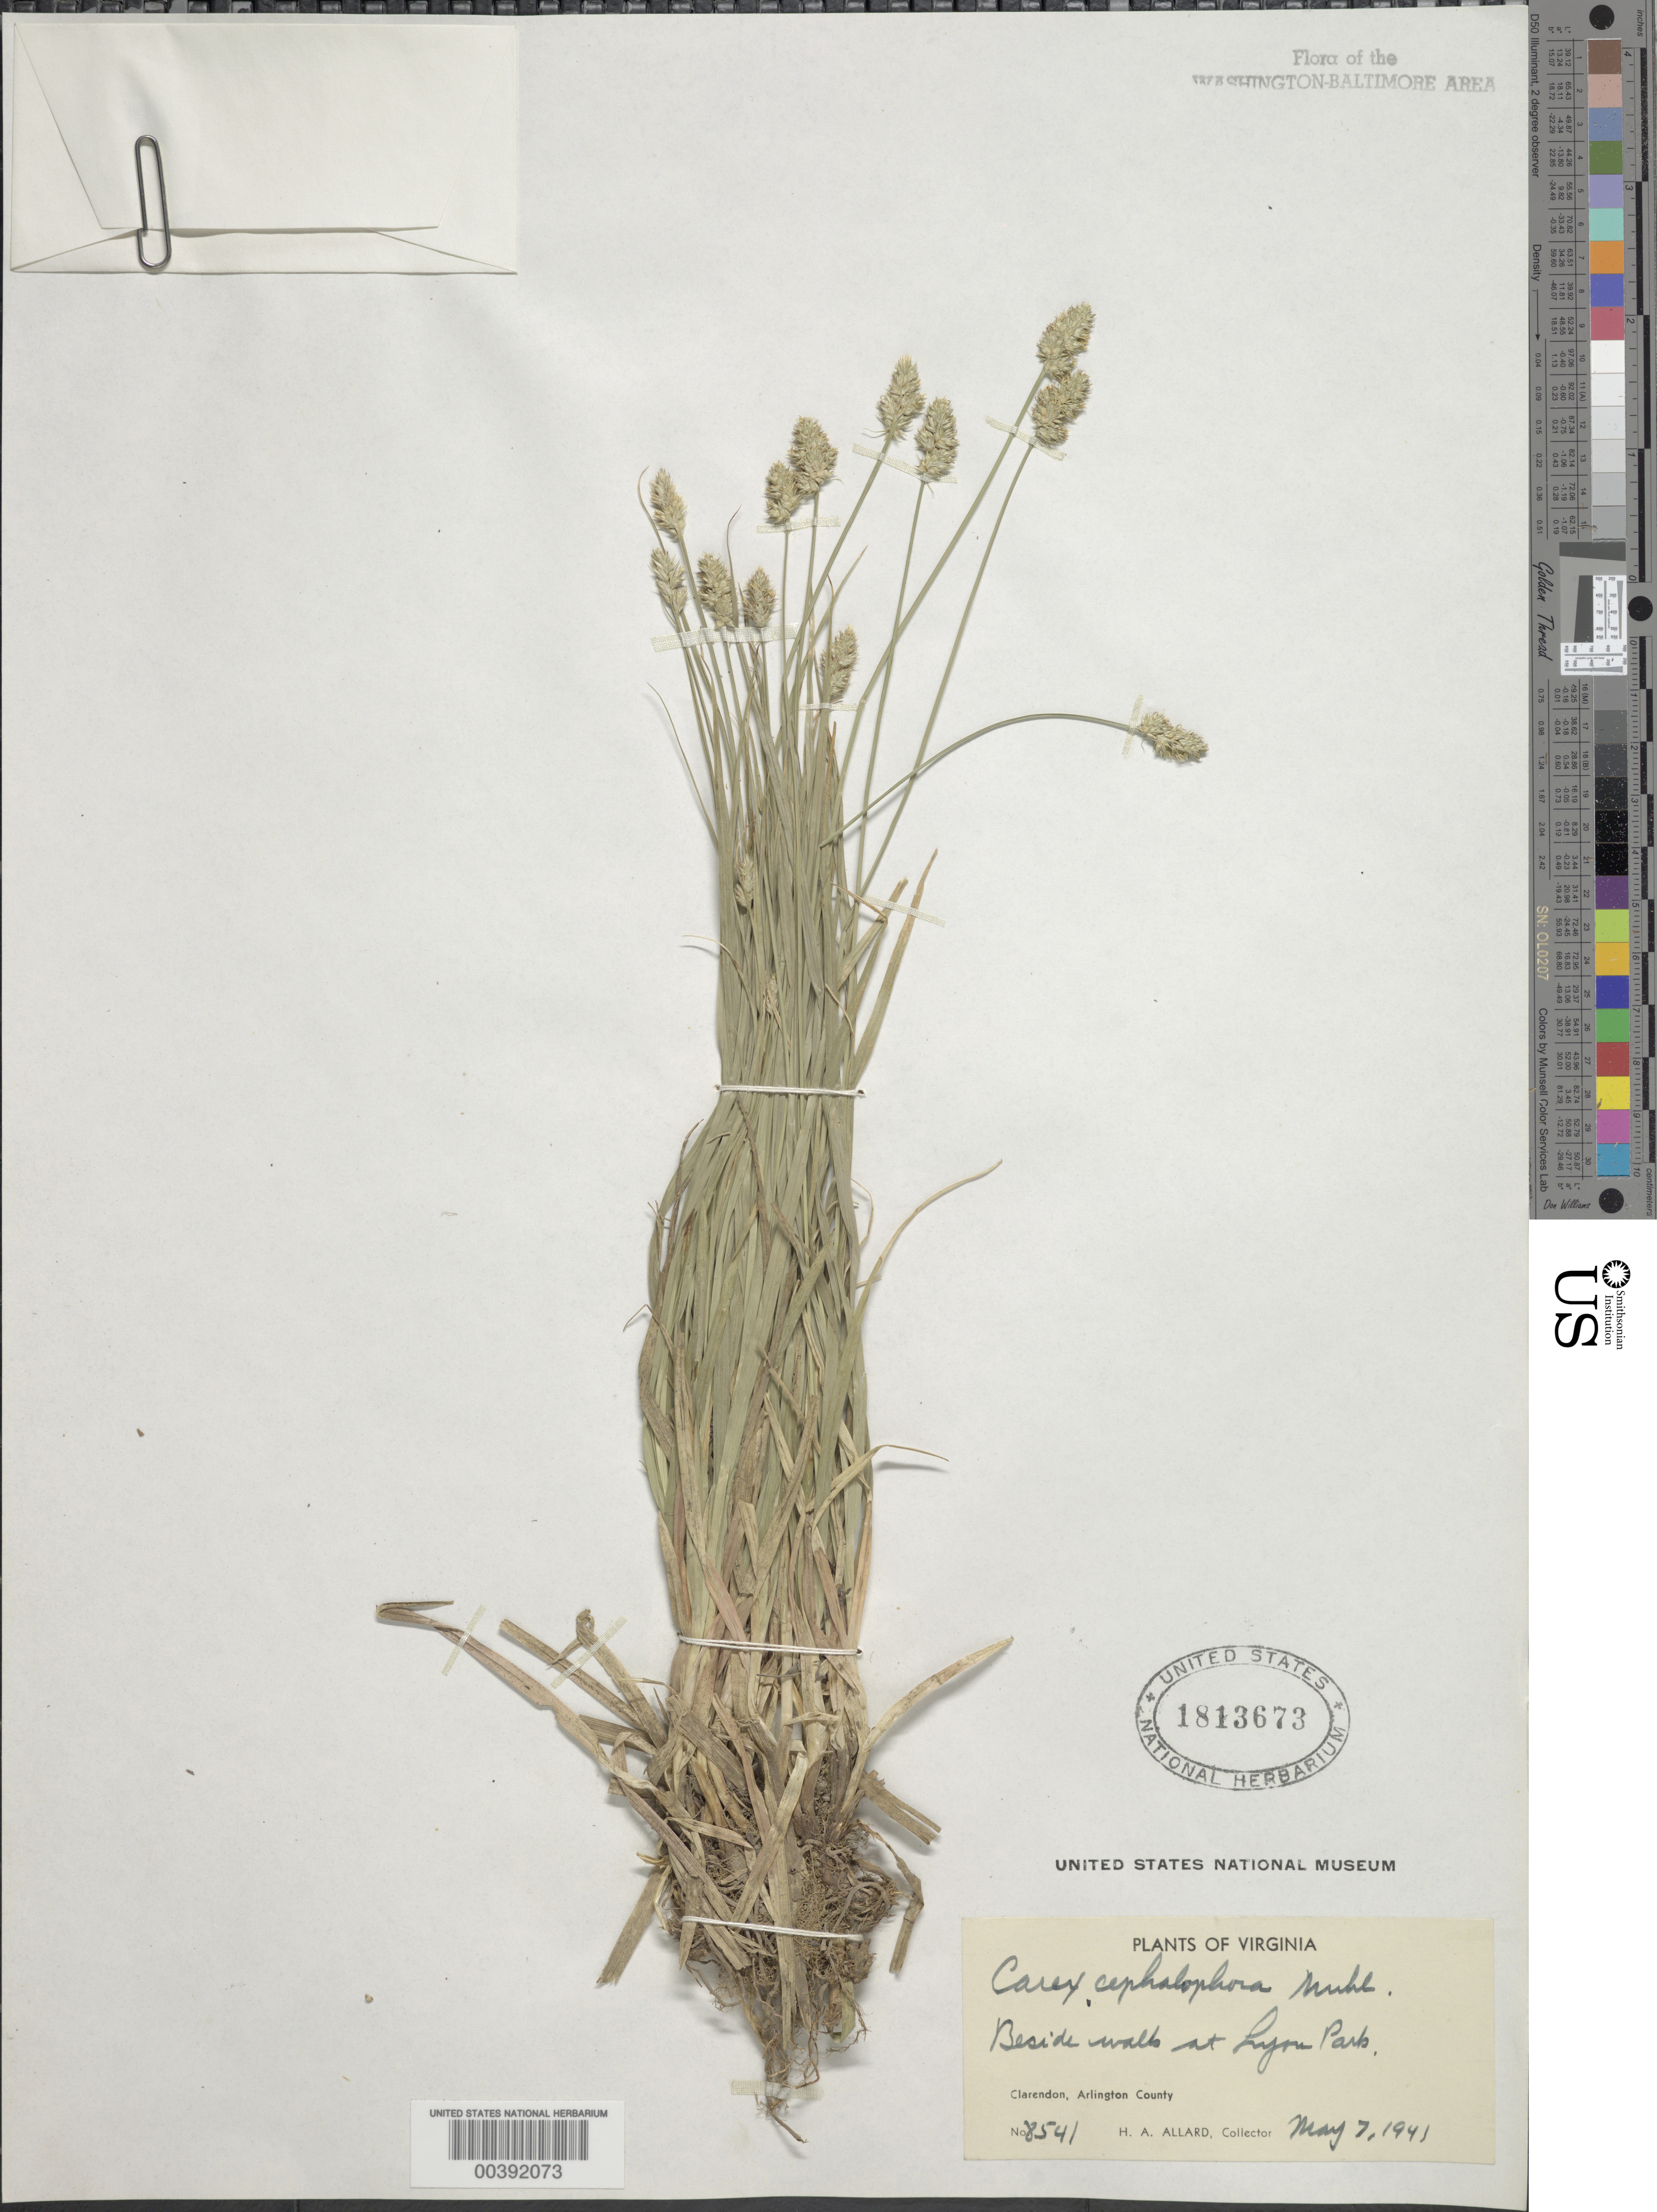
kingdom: Plantae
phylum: Tracheophyta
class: Liliopsida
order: Poales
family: Cyperaceae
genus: Carex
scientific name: Carex cephalophora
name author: Muhl. ex Willd.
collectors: H. A. Allard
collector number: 8541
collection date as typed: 07 May 1941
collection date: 1941-05-07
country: United States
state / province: Virginia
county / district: Arlington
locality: Lyon Park, Clarendon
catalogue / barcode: US 1813673